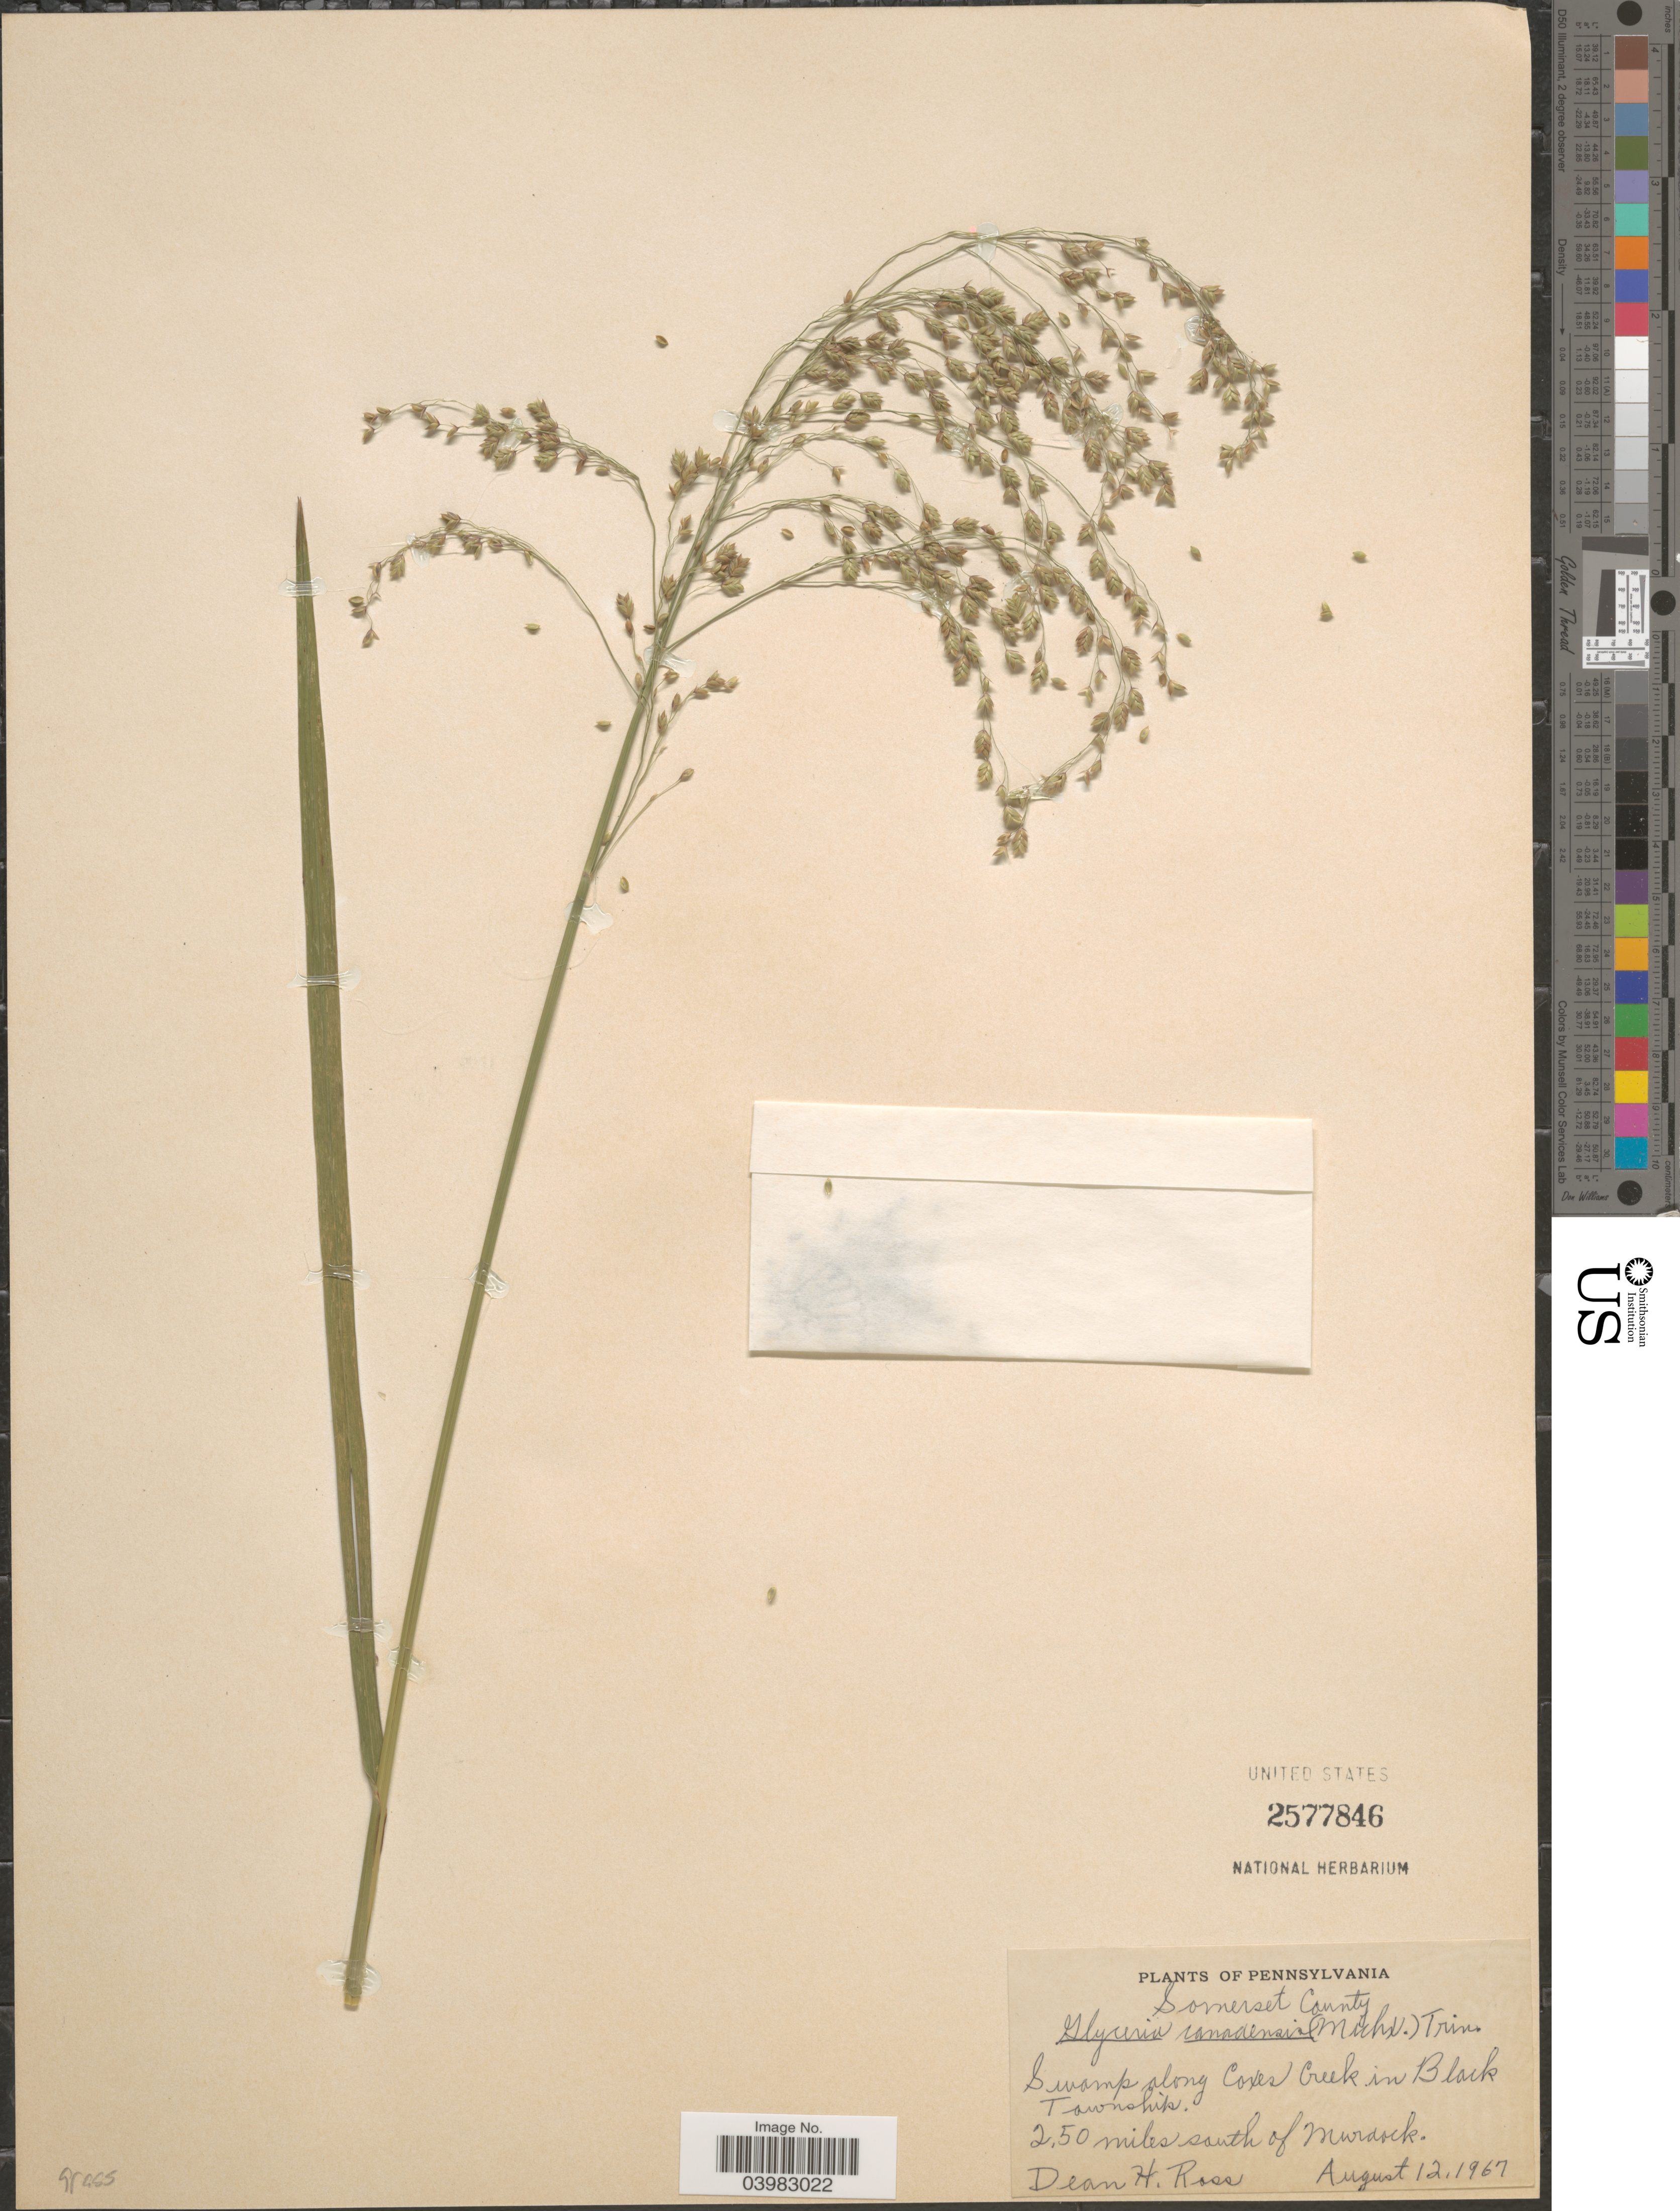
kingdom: Plantae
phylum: Tracheophyta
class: Liliopsida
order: Poales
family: Poaceae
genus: Glyceria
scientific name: Glyceria canadensis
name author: (Michx.) Trin.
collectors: D. Ross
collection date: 1967-08-12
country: United States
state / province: Pennsylvania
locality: Somerset County. Along Coxes Creek in Black Township. 2,50 miles south of Murdock.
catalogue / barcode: US 2577846